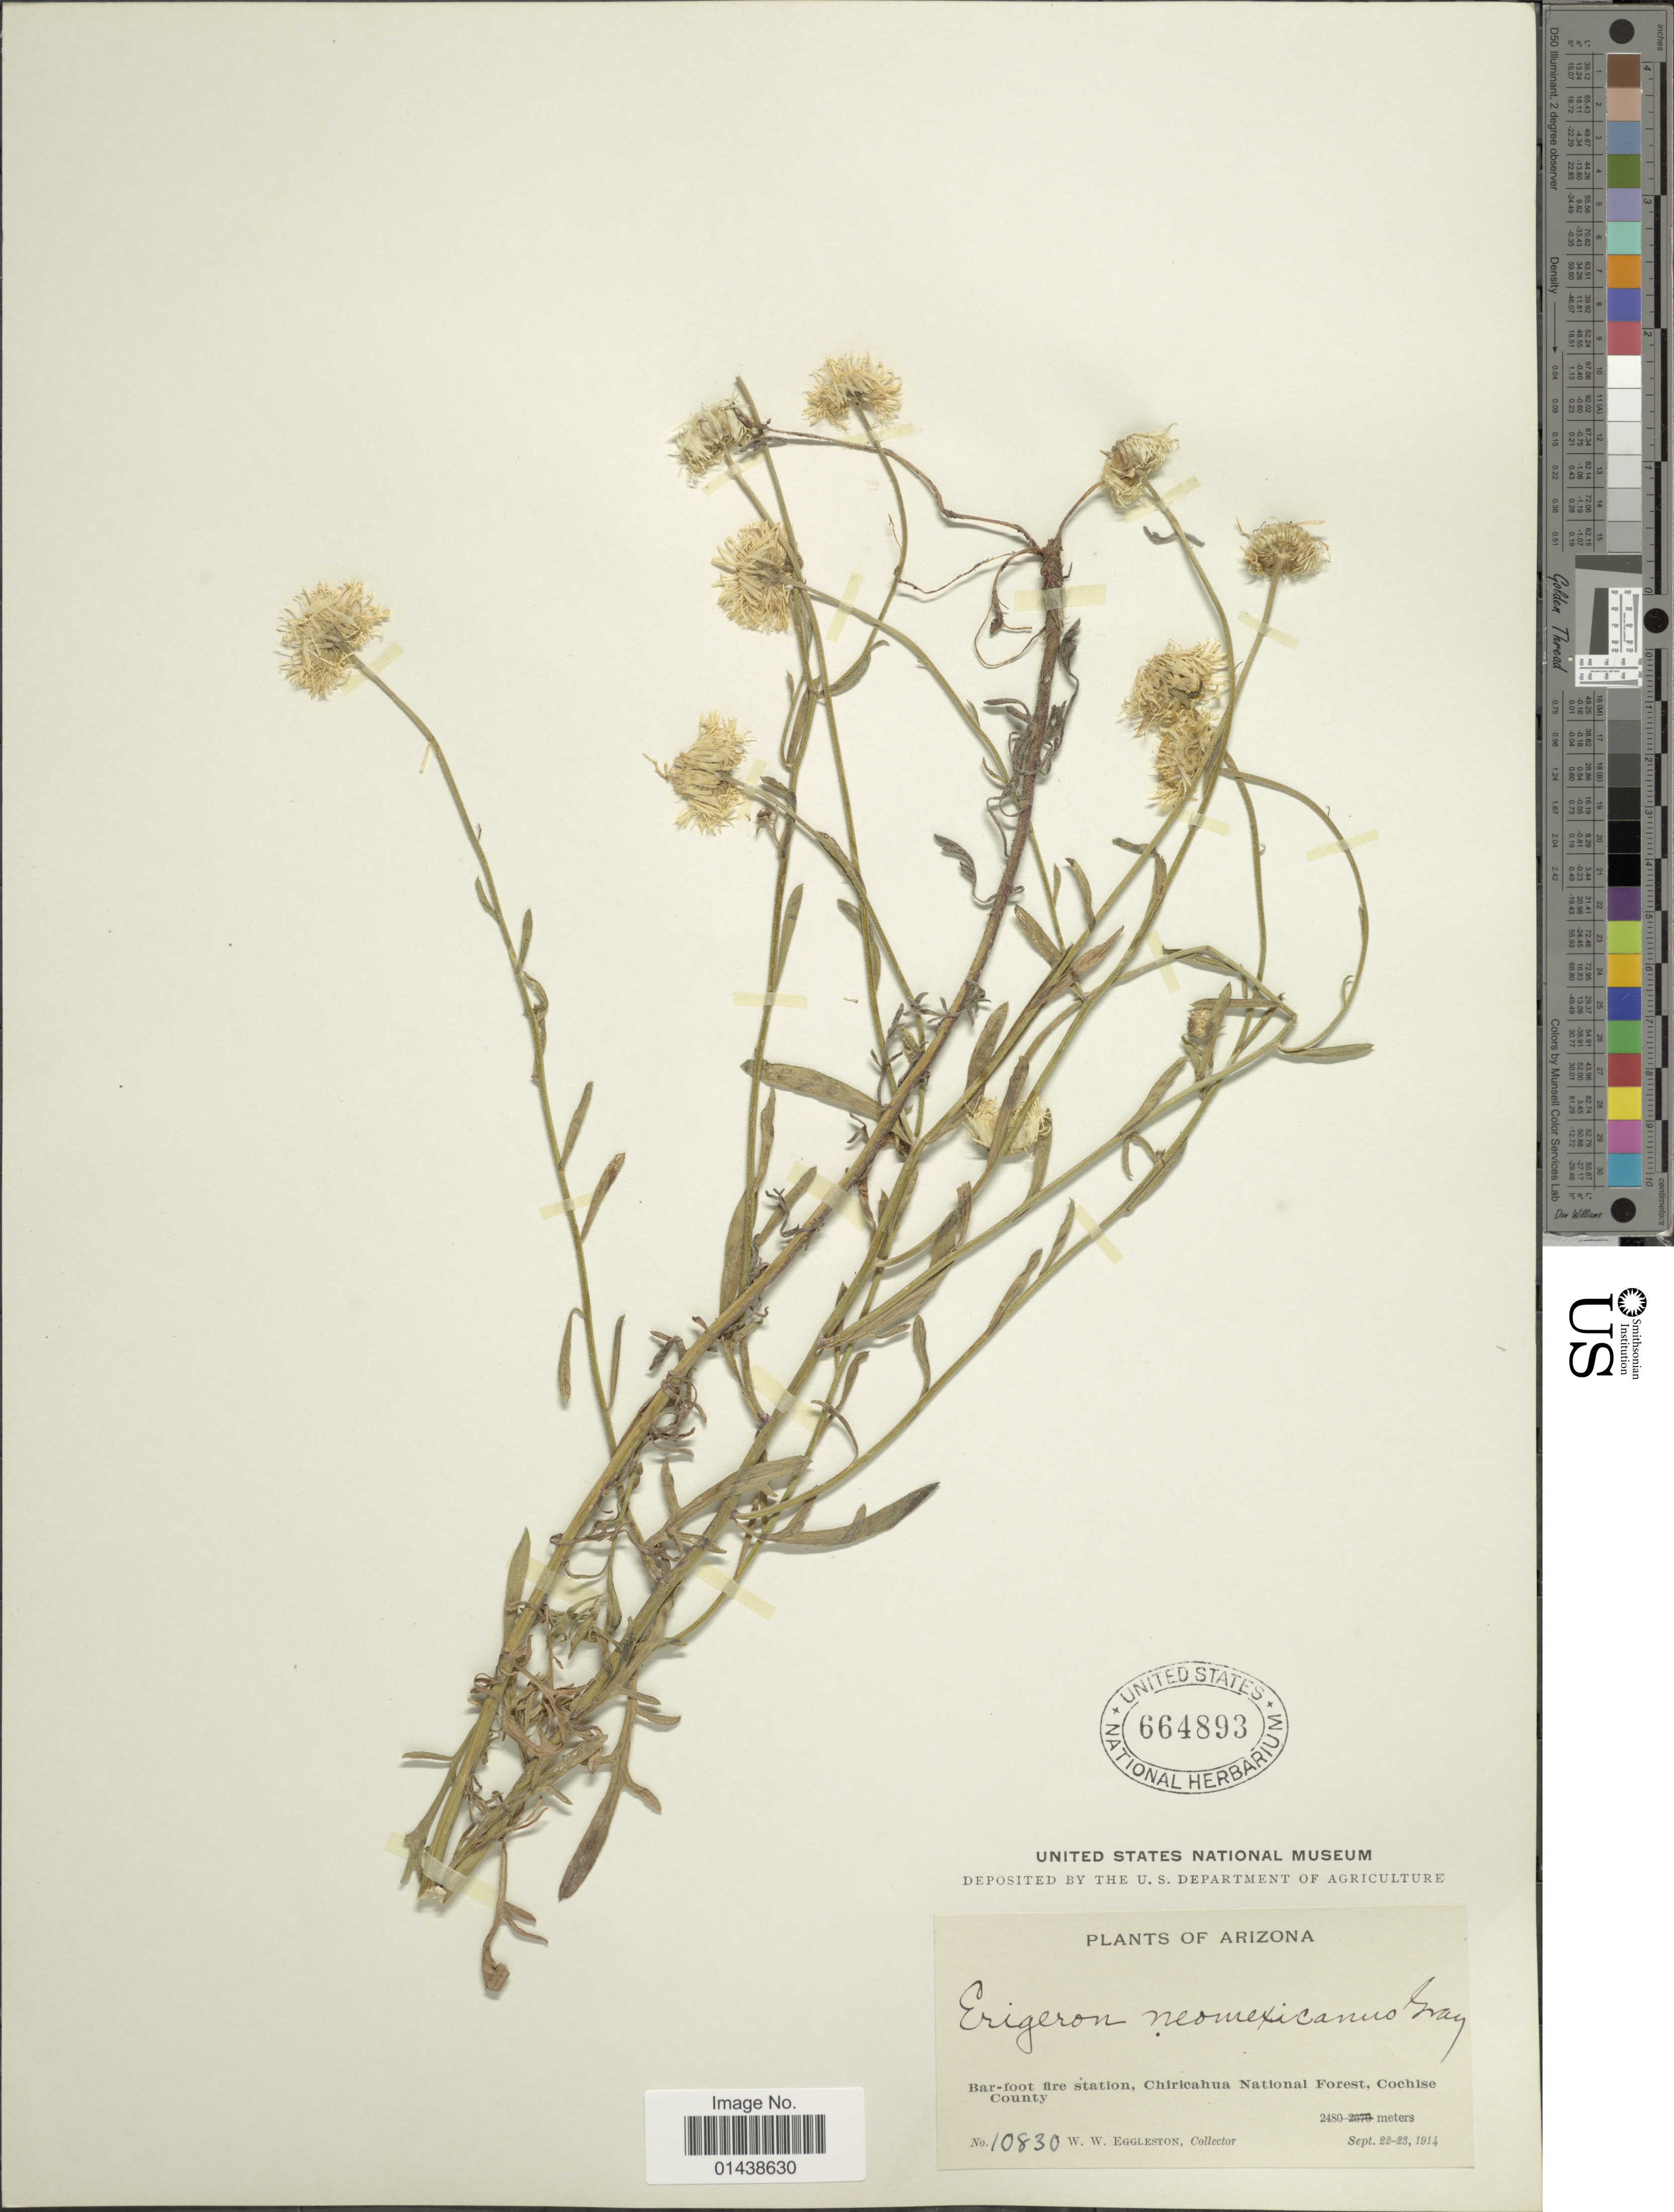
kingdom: Plantae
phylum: Tracheophyta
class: Magnoliopsida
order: Asterales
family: Asteraceae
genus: Erigeron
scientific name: Erigeron neomexicanus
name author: A. Gray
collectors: W. W. Eggleston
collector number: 10830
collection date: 1914-09-22/1914-09-23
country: United States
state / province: Arizona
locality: Bar-foot fire station, Chiricahua National Forest, Cochise County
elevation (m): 2480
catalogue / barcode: US 664893